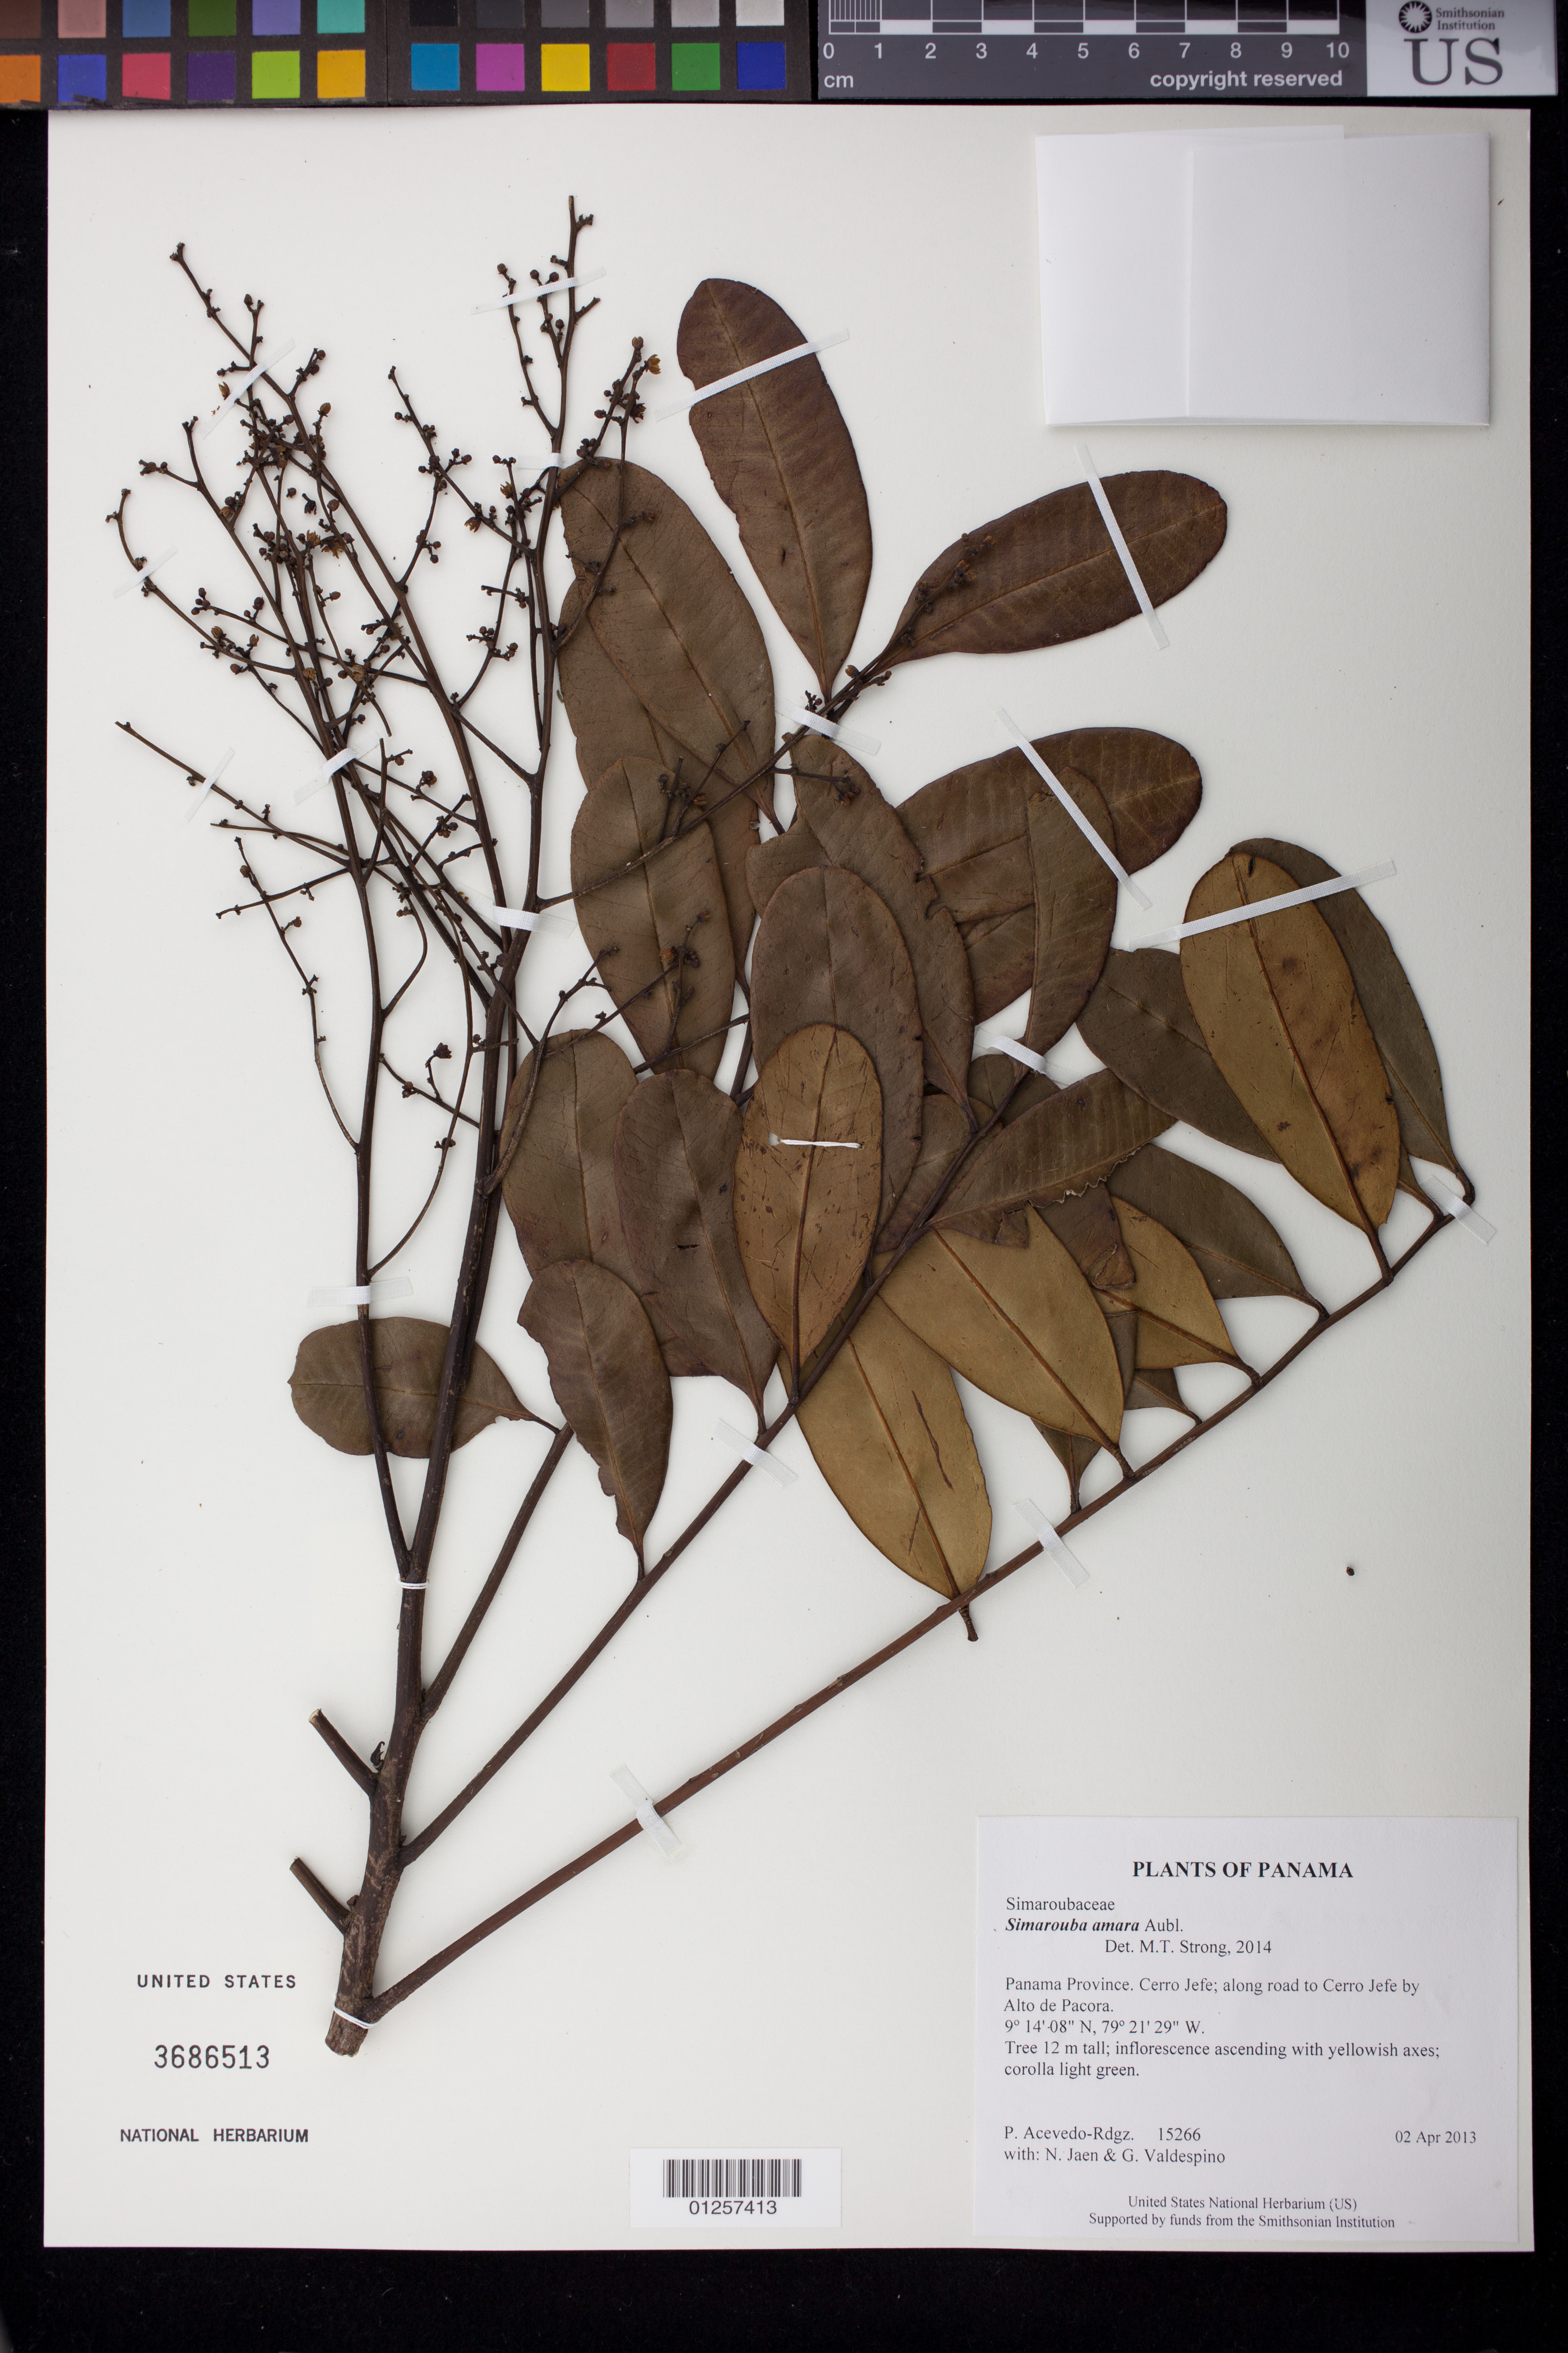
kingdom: Plantae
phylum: Tracheophyta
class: Magnoliopsida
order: Sapindales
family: Simaroubaceae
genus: Simarouba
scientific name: Simarouba amara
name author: Aubl.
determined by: Strong, M. T., (US), Smithsonian Institution - National Museum of Natural History (UNITED STATES)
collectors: P. Acevedo-Rodr., N. Jaén & G. Valdespino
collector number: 15266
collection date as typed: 02 Apr 2013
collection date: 2013-04-02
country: Panama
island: Panama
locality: Cerro Jefe; along road to Cerro Jefe by Alto de Pacora.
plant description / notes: US, PMA, SCZ, NY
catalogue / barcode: US 3686513